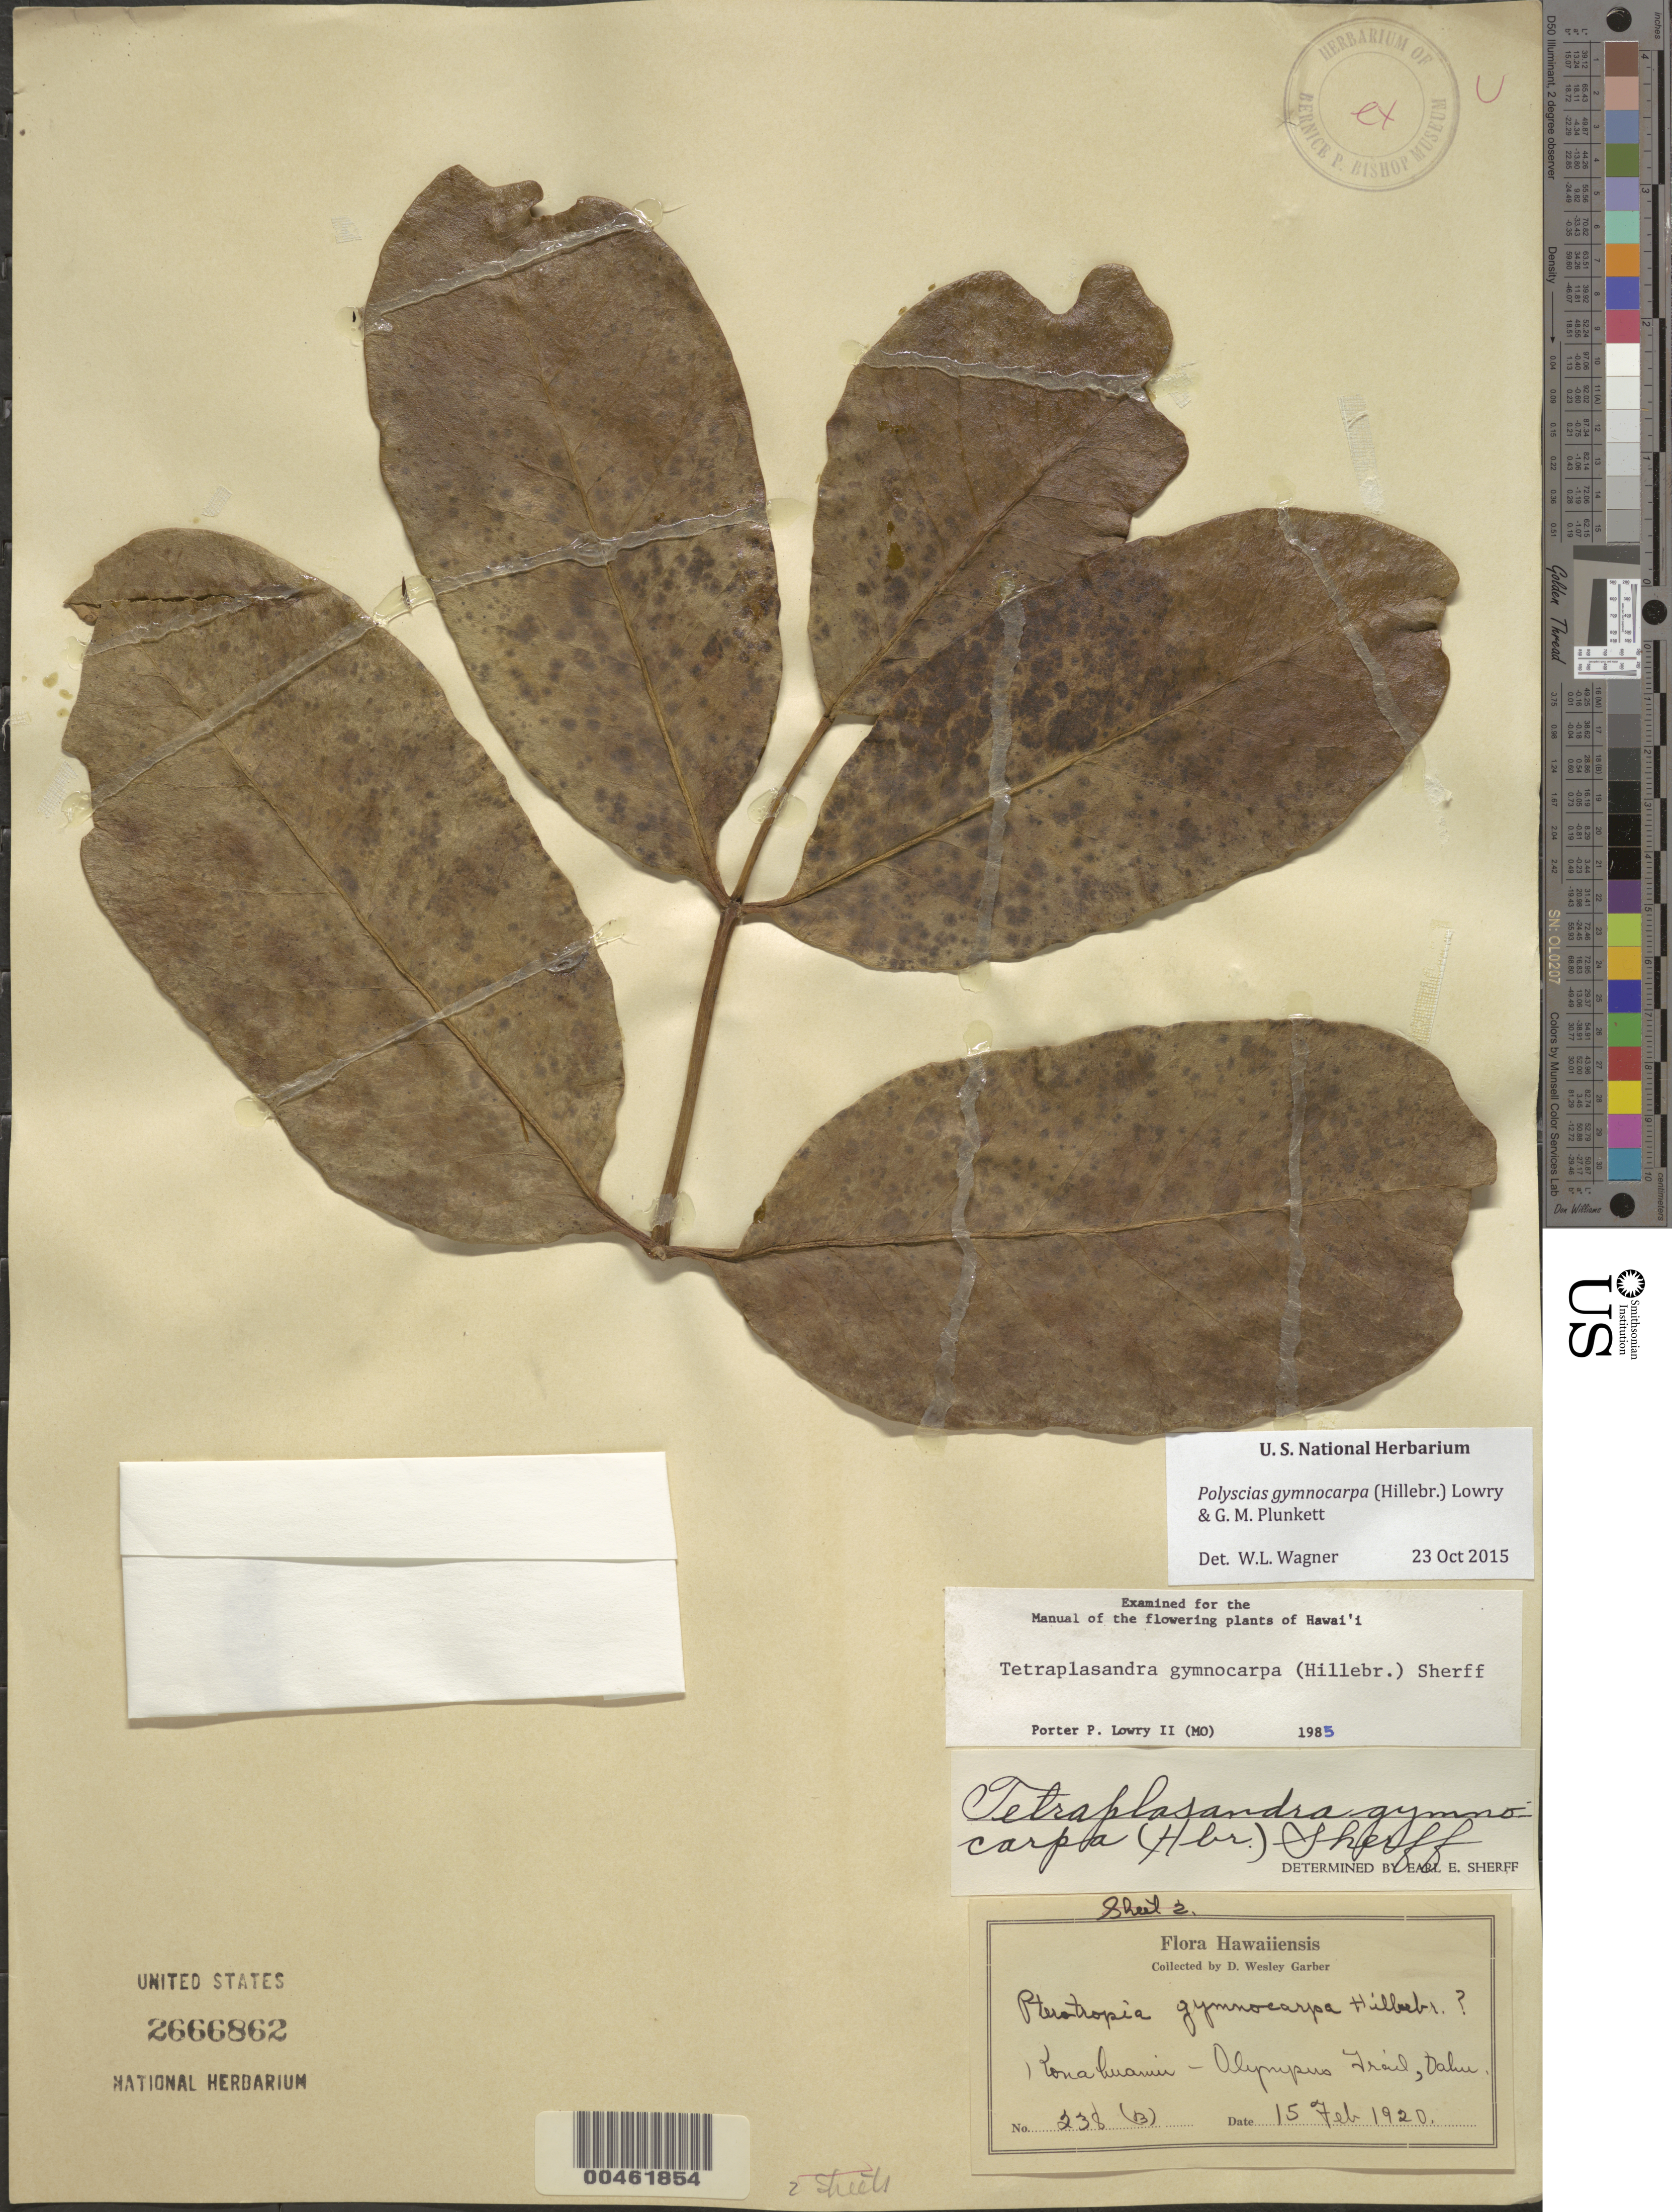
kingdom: Plantae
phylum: Tracheophyta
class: Magnoliopsida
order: Apiales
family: Araliaceae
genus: Polyscias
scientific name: Polyscias gymnocarpa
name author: (Hillebr.) Lowry & G. M. Plunkett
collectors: D. W. Garber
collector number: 238(B)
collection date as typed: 15 Feb 1920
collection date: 1920-02-15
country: United States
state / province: Hawaii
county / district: Honolulu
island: Oahu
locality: Konahuanui, Olympus Trail.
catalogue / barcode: US 2666862